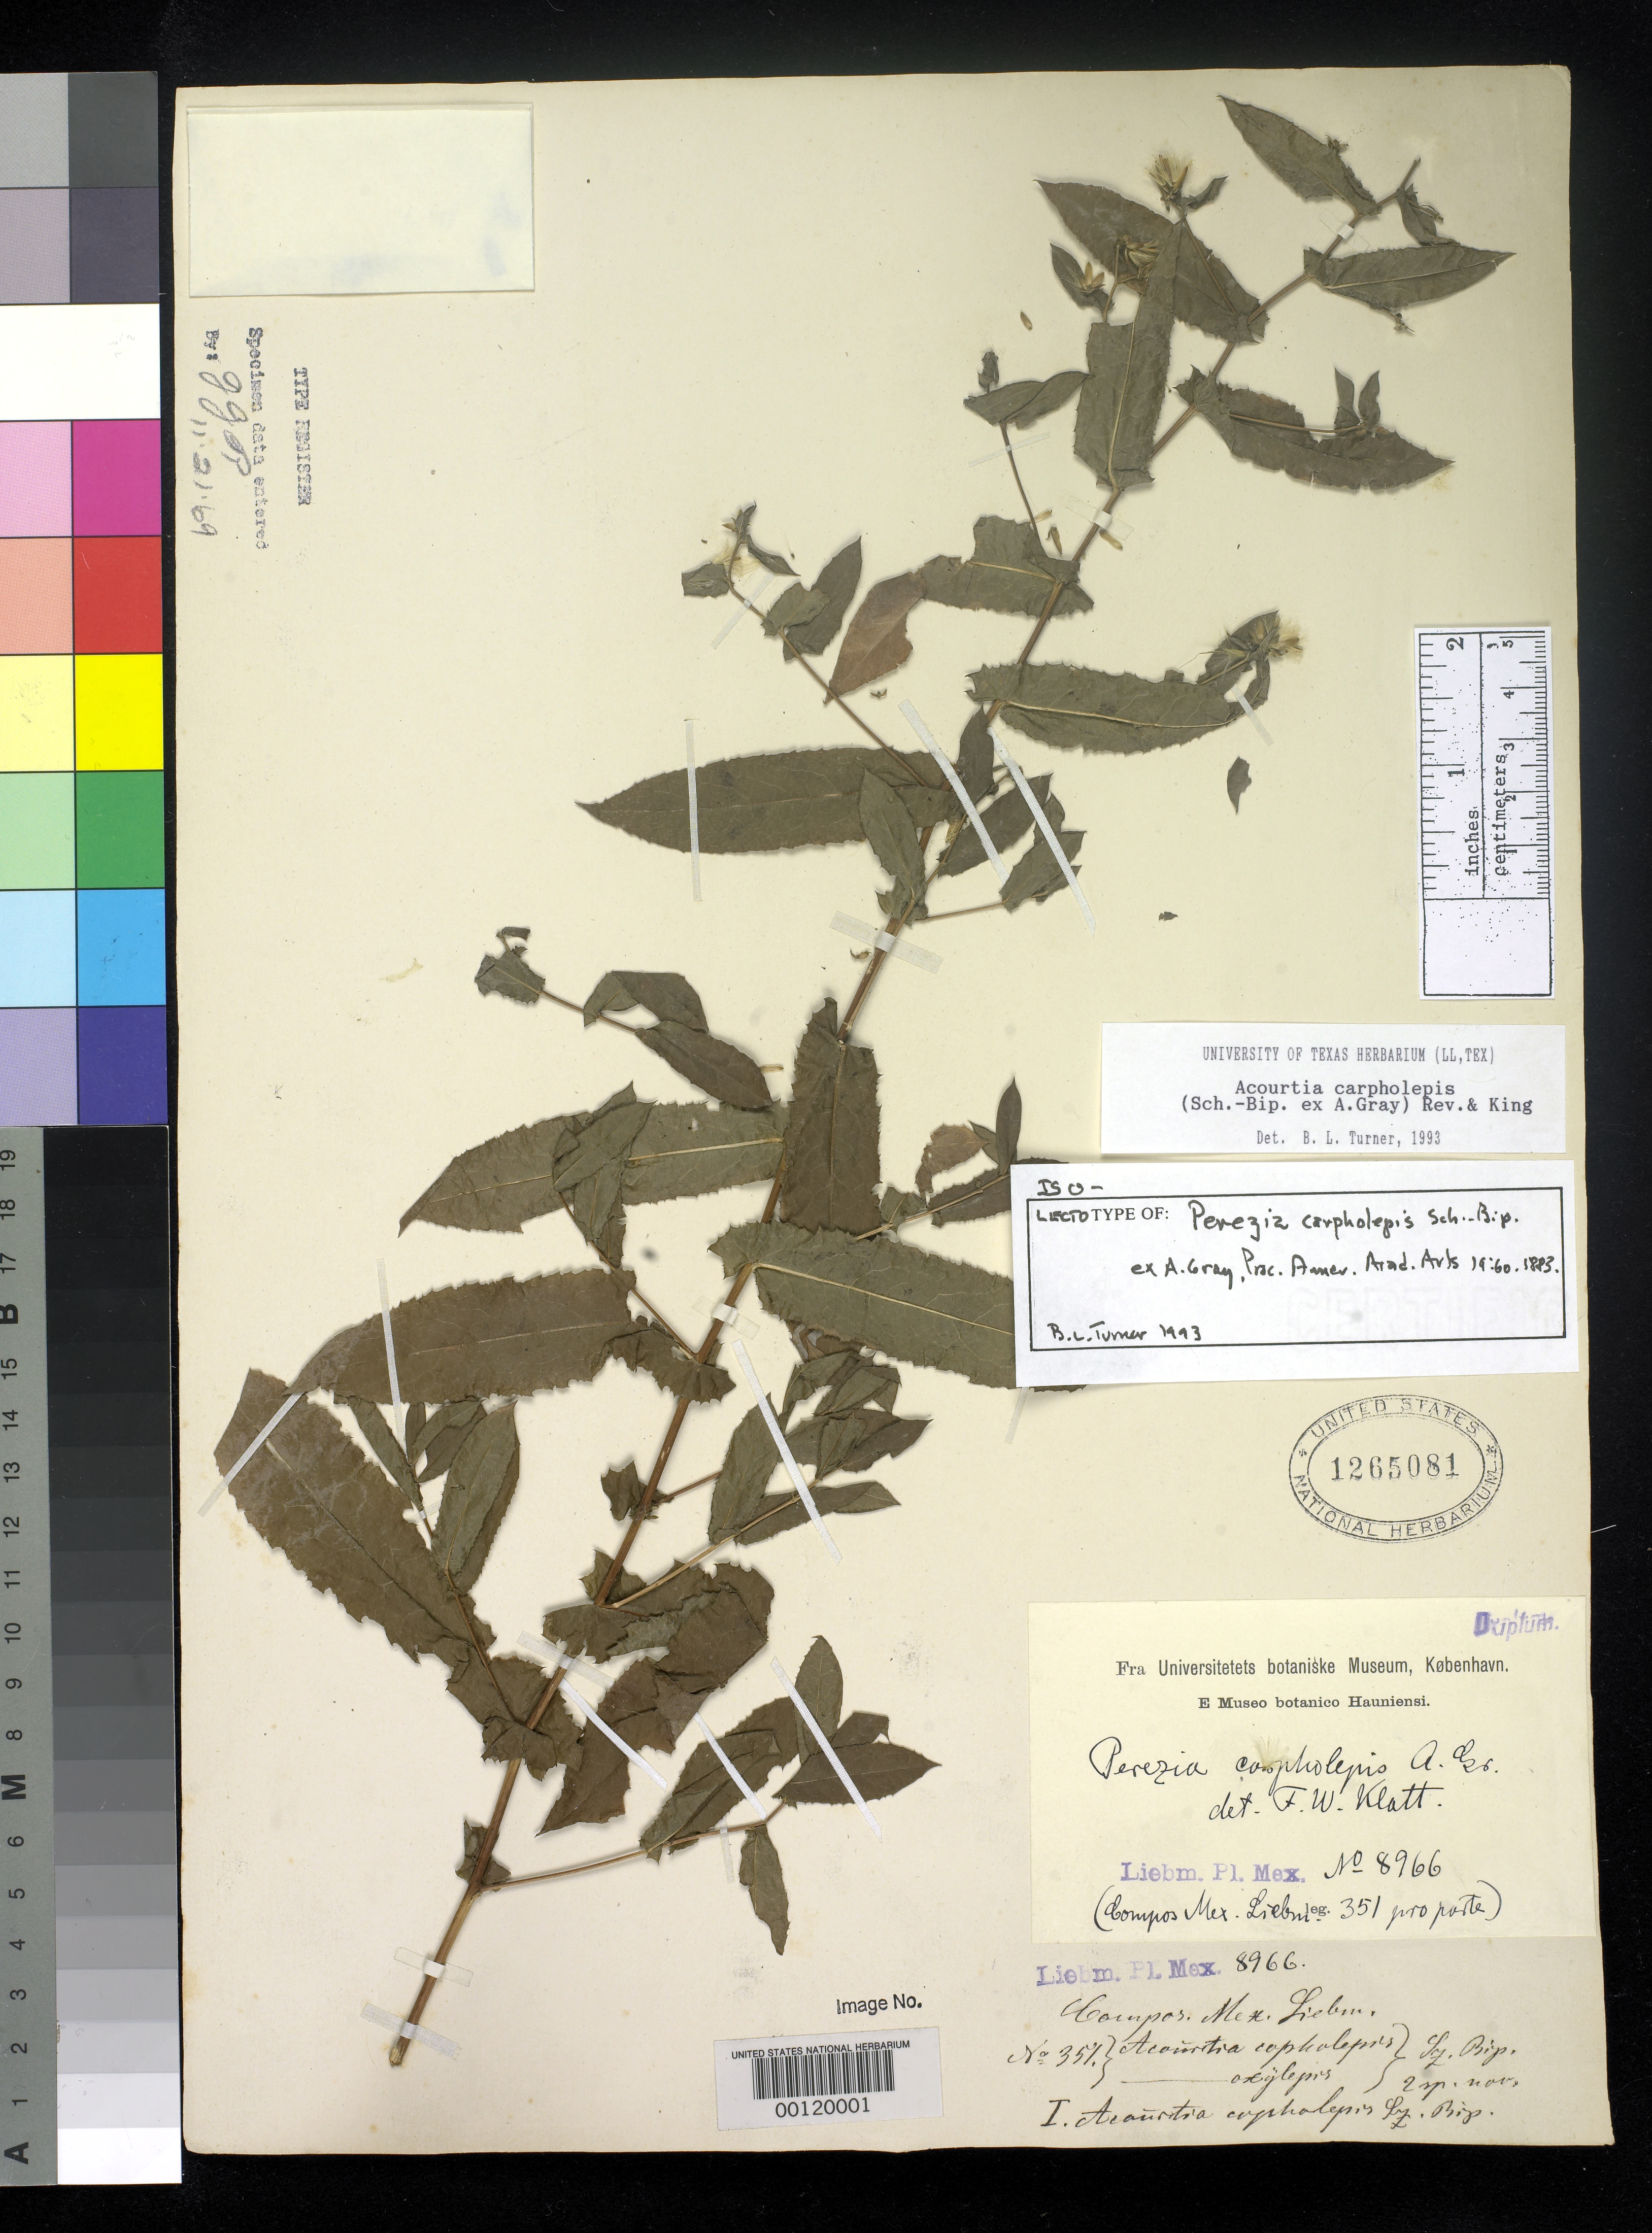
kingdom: Plantae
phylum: Tracheophyta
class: Magnoliopsida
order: Asterales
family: Asteraceae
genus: Perezia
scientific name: Perezia carpholepis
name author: A. Gray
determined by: Turner, B. L.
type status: Isolectotype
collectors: F. M. Liebmann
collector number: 351 p.p.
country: Mexico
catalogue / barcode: US 1265081